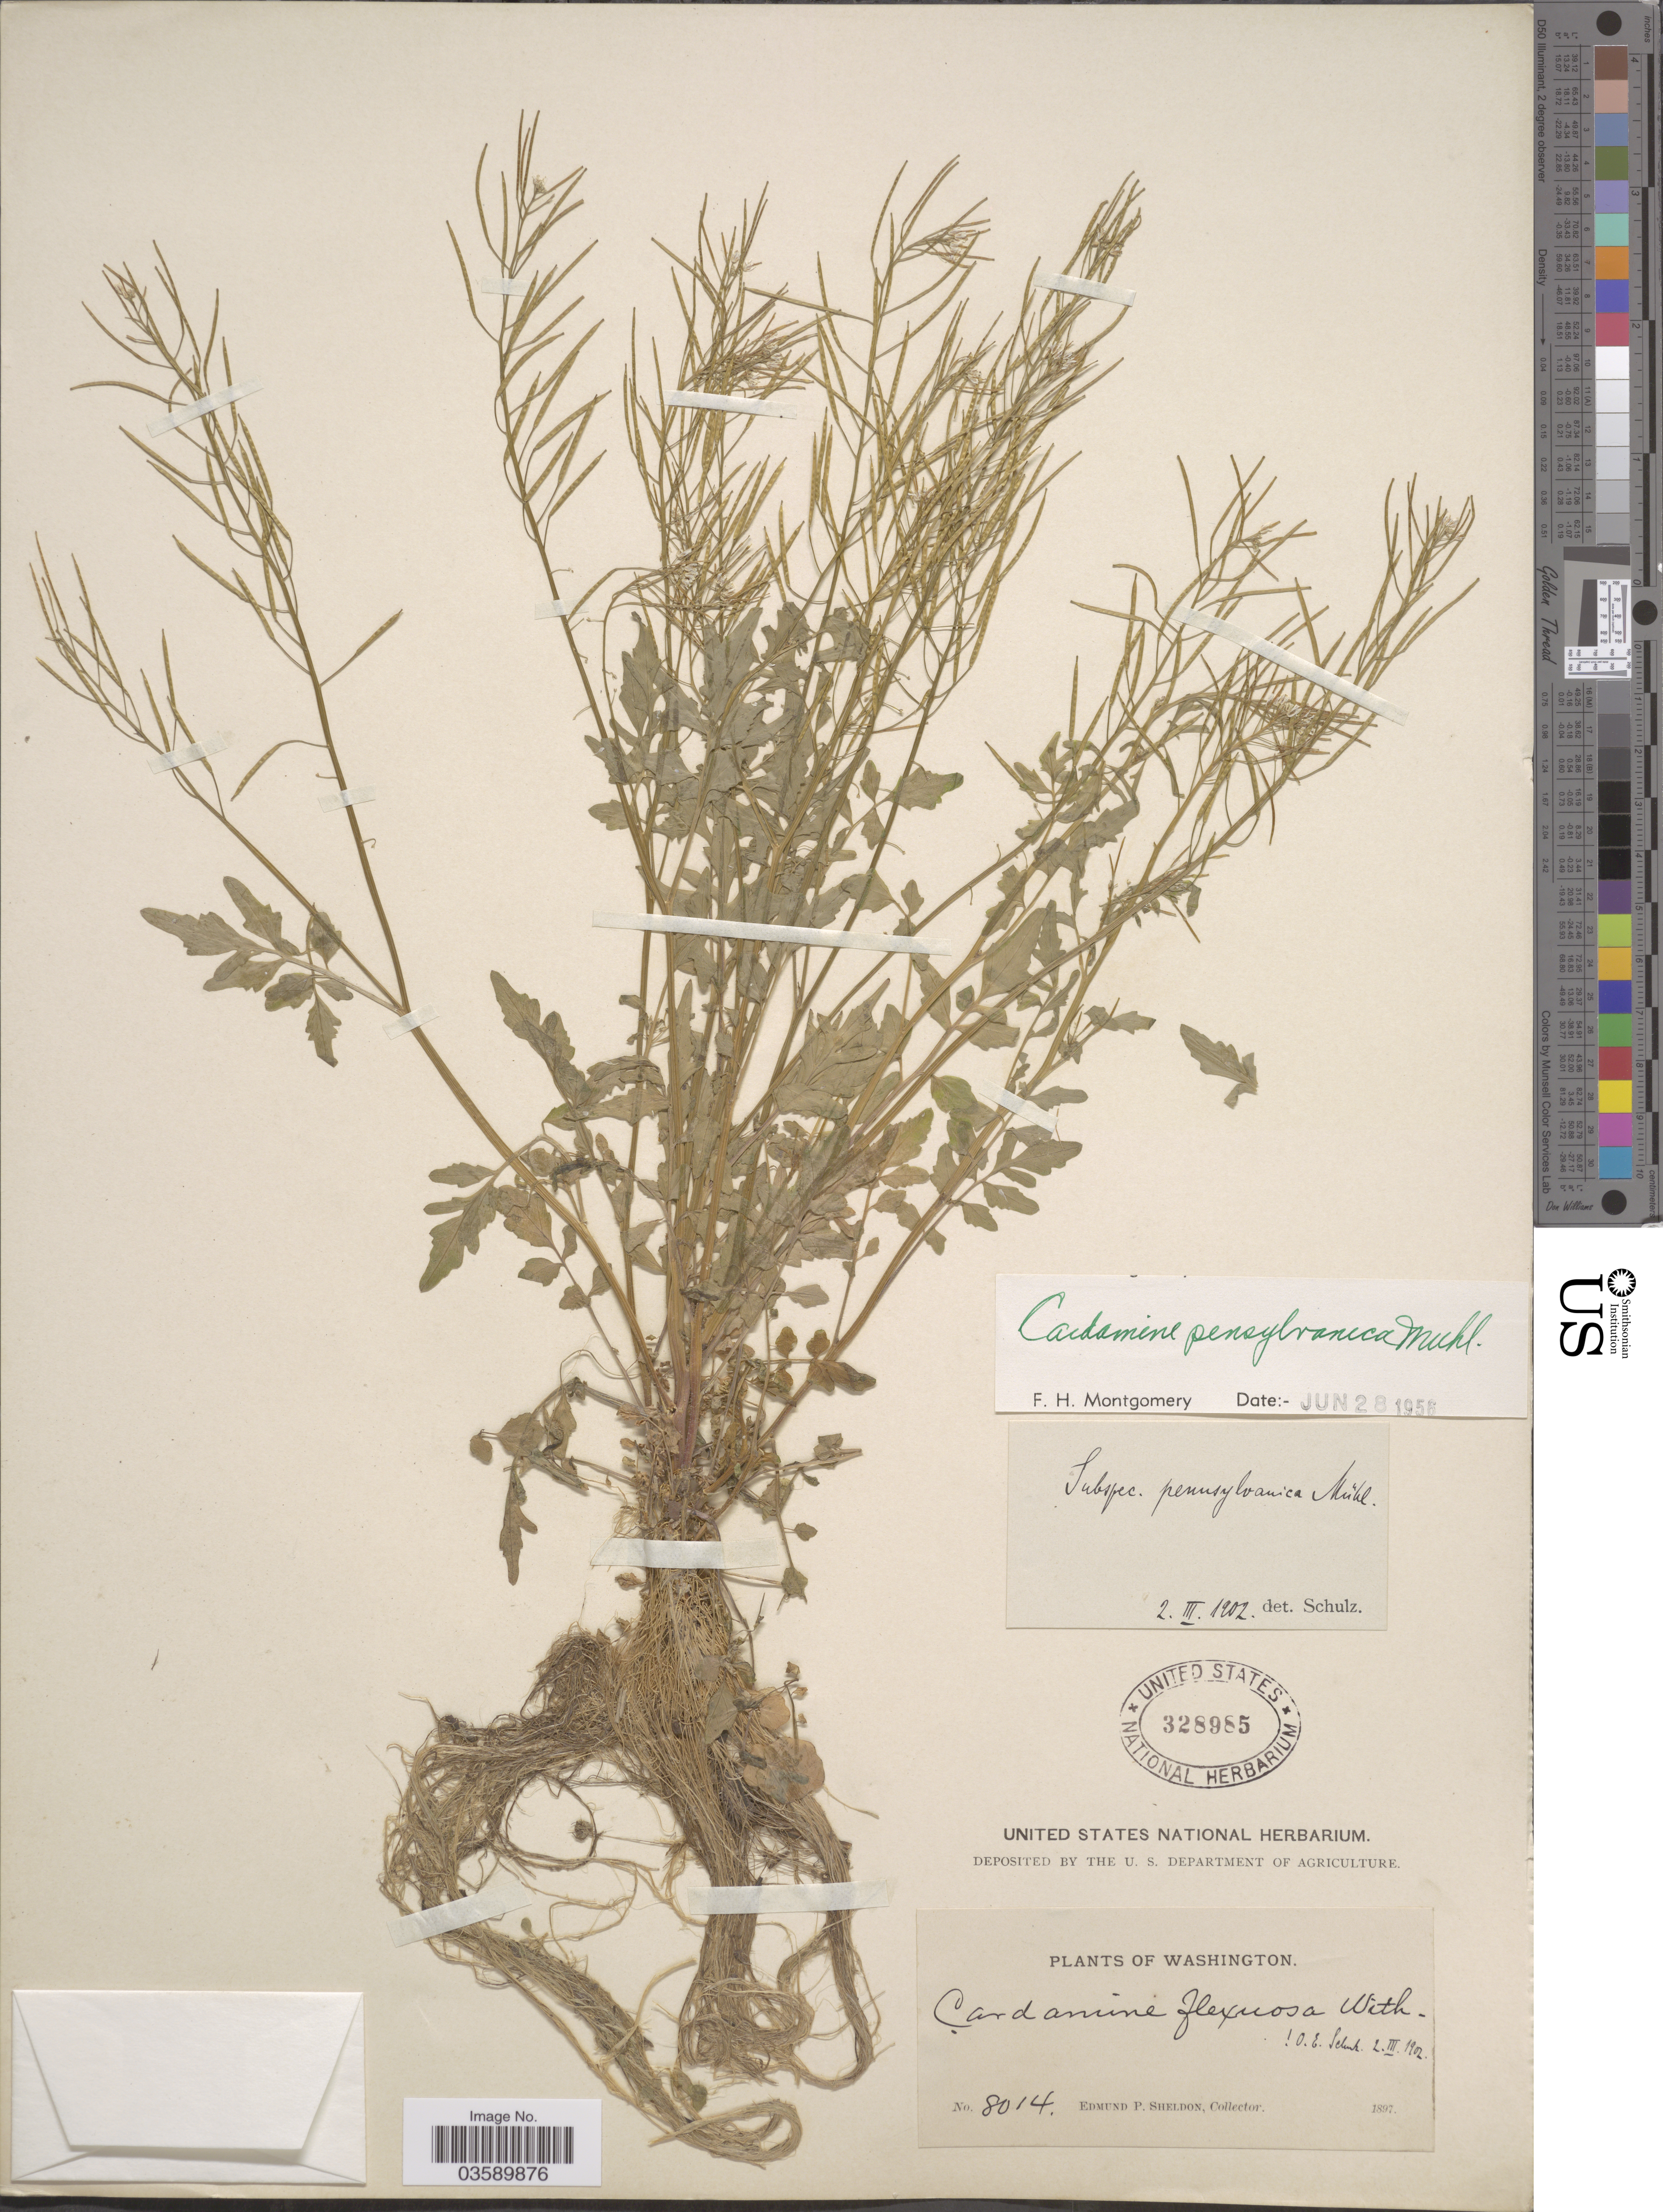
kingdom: Plantae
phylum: Tracheophyta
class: Magnoliopsida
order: Brassicales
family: Brassicaceae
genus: Cardamine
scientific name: Cardamine pensylvanica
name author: Muhl. ex Willd.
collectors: E. P. Sheldon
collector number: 8014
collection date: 1897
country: United States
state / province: Washington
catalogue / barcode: US 328985